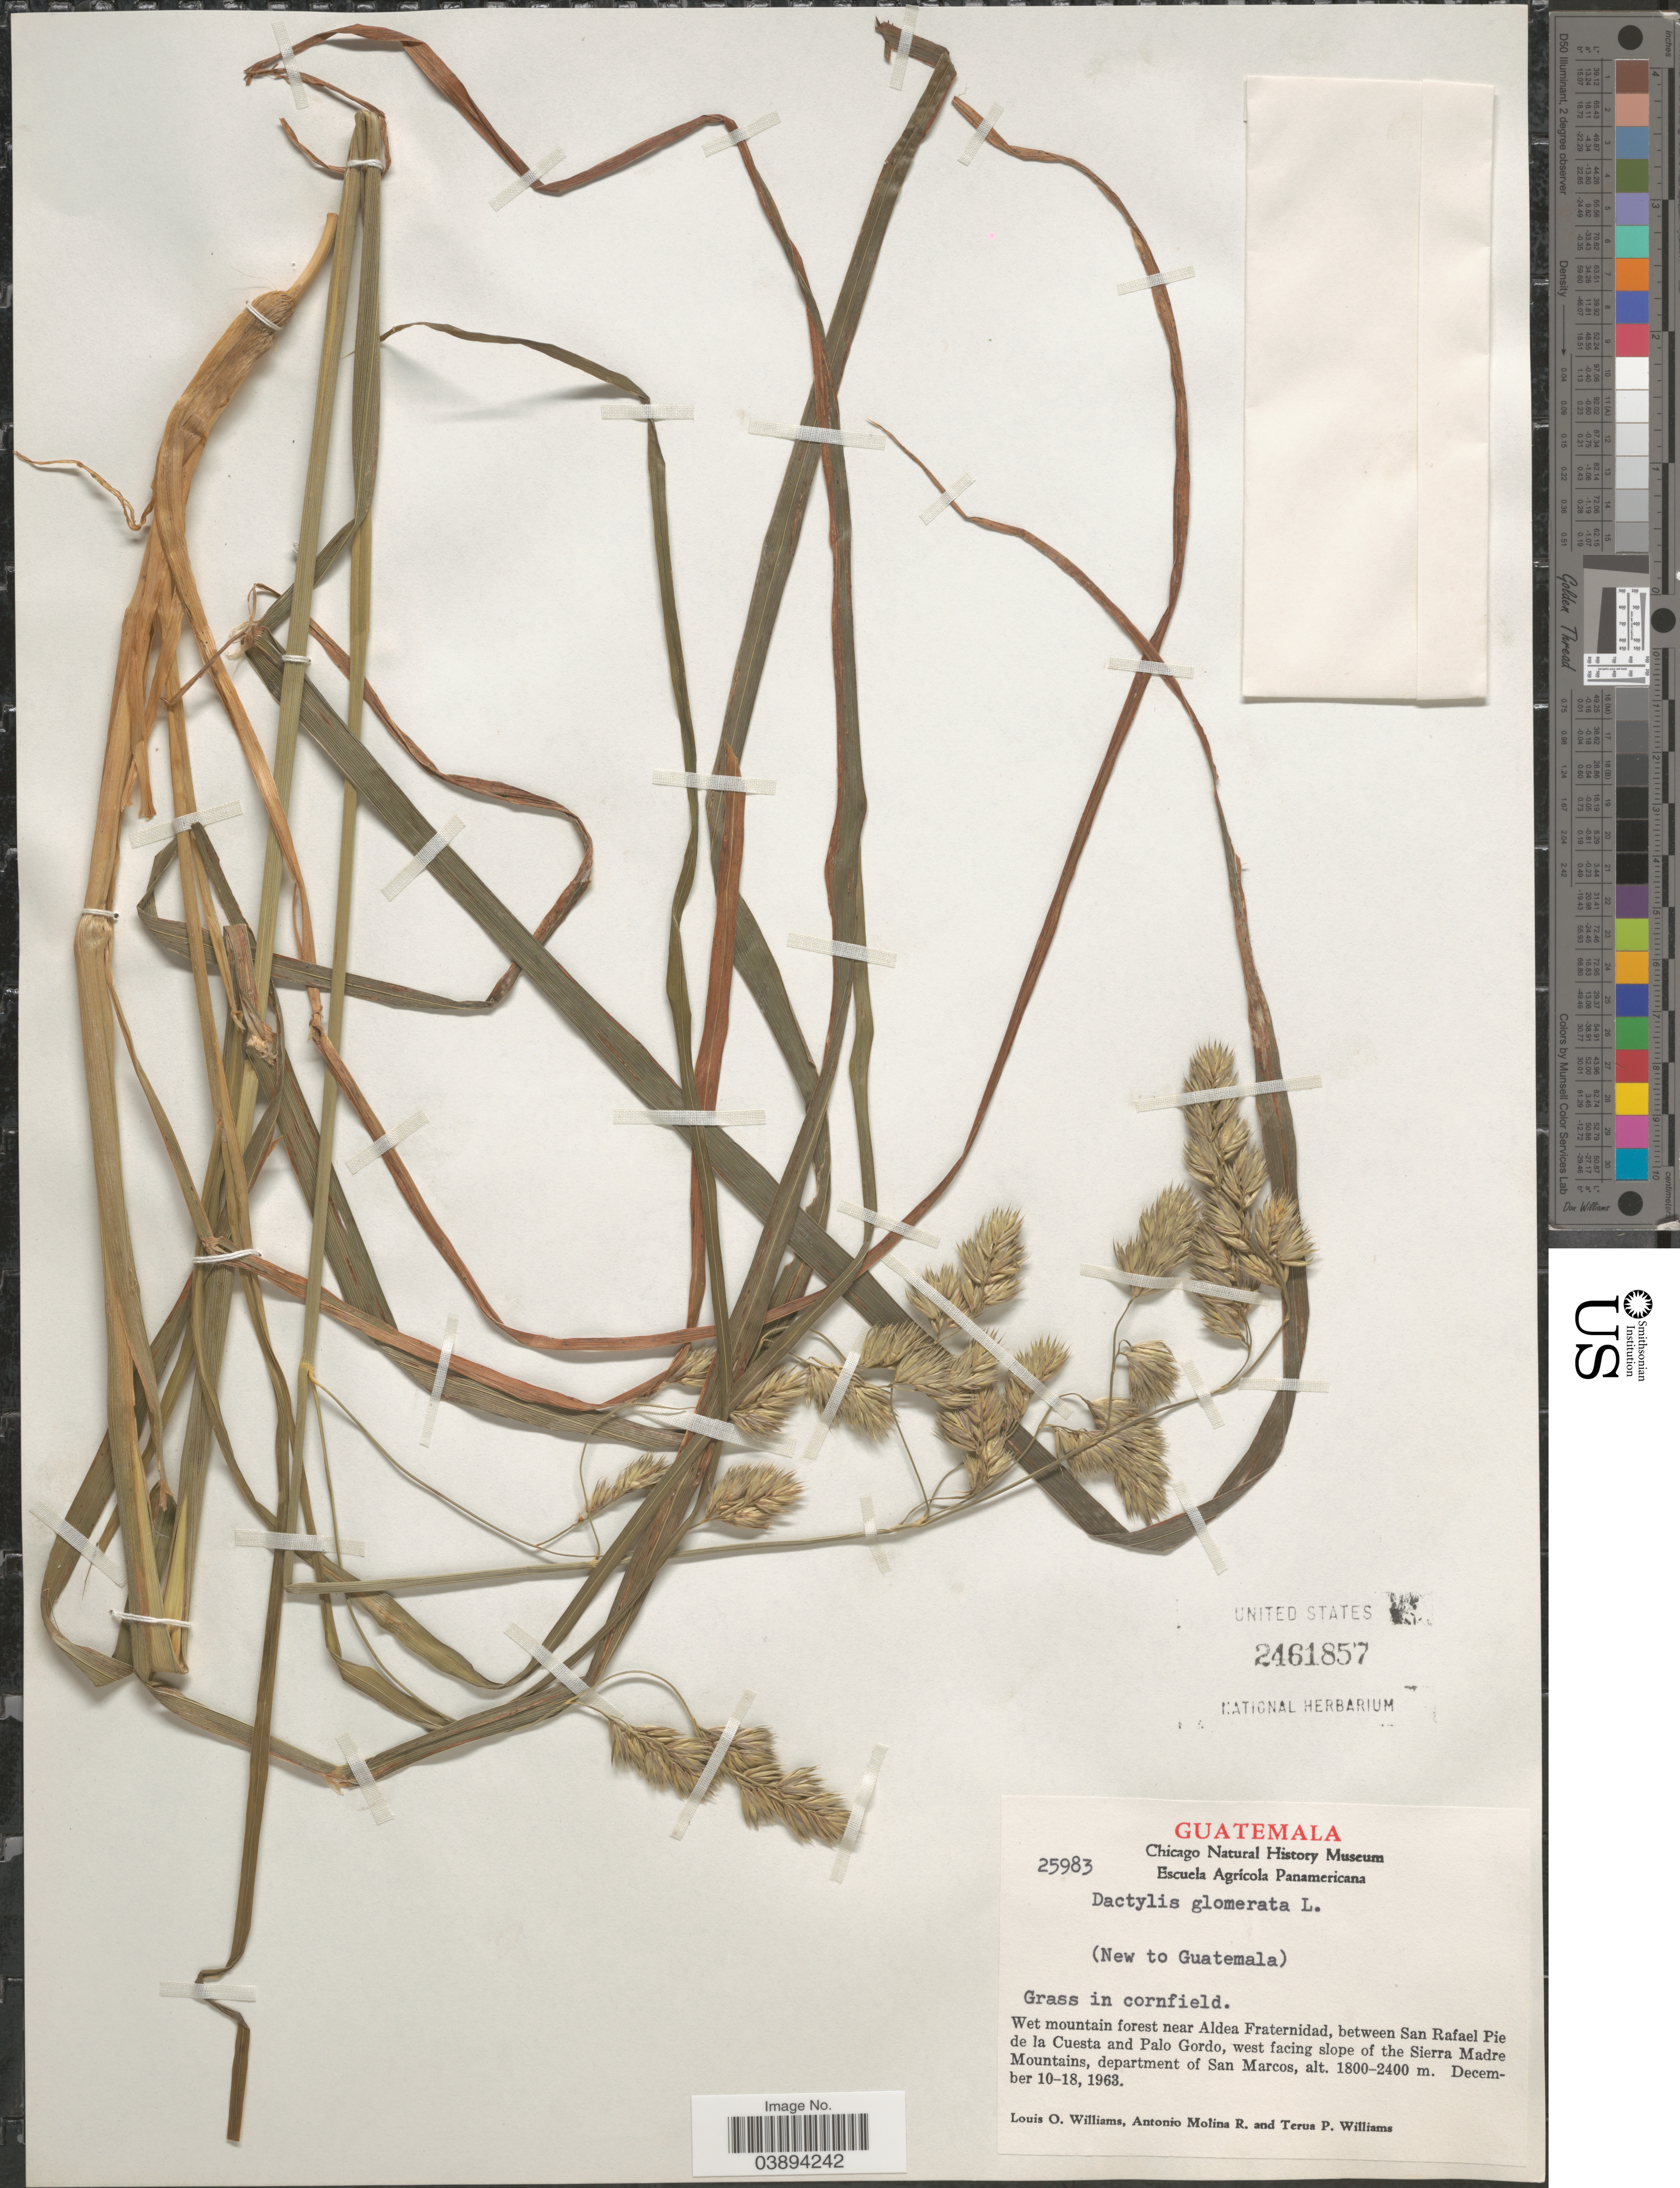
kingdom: Plantae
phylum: Tracheophyta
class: Liliopsida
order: Poales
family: Poaceae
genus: Dactylis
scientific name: Dactylis glomerata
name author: L.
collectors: L. O. Williams, A. Molina R. & T. Williams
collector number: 25983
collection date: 1963-12-10/1963-12-18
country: Guatemala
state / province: San Marcos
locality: Wet mountain forest near Aldea Fraternidad, between San Rafael Pie de la Cuesta and Palo Gordo, west facing sloep of the Sierra Madre Mountains, department of San Marcos.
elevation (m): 1800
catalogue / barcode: US 2461857